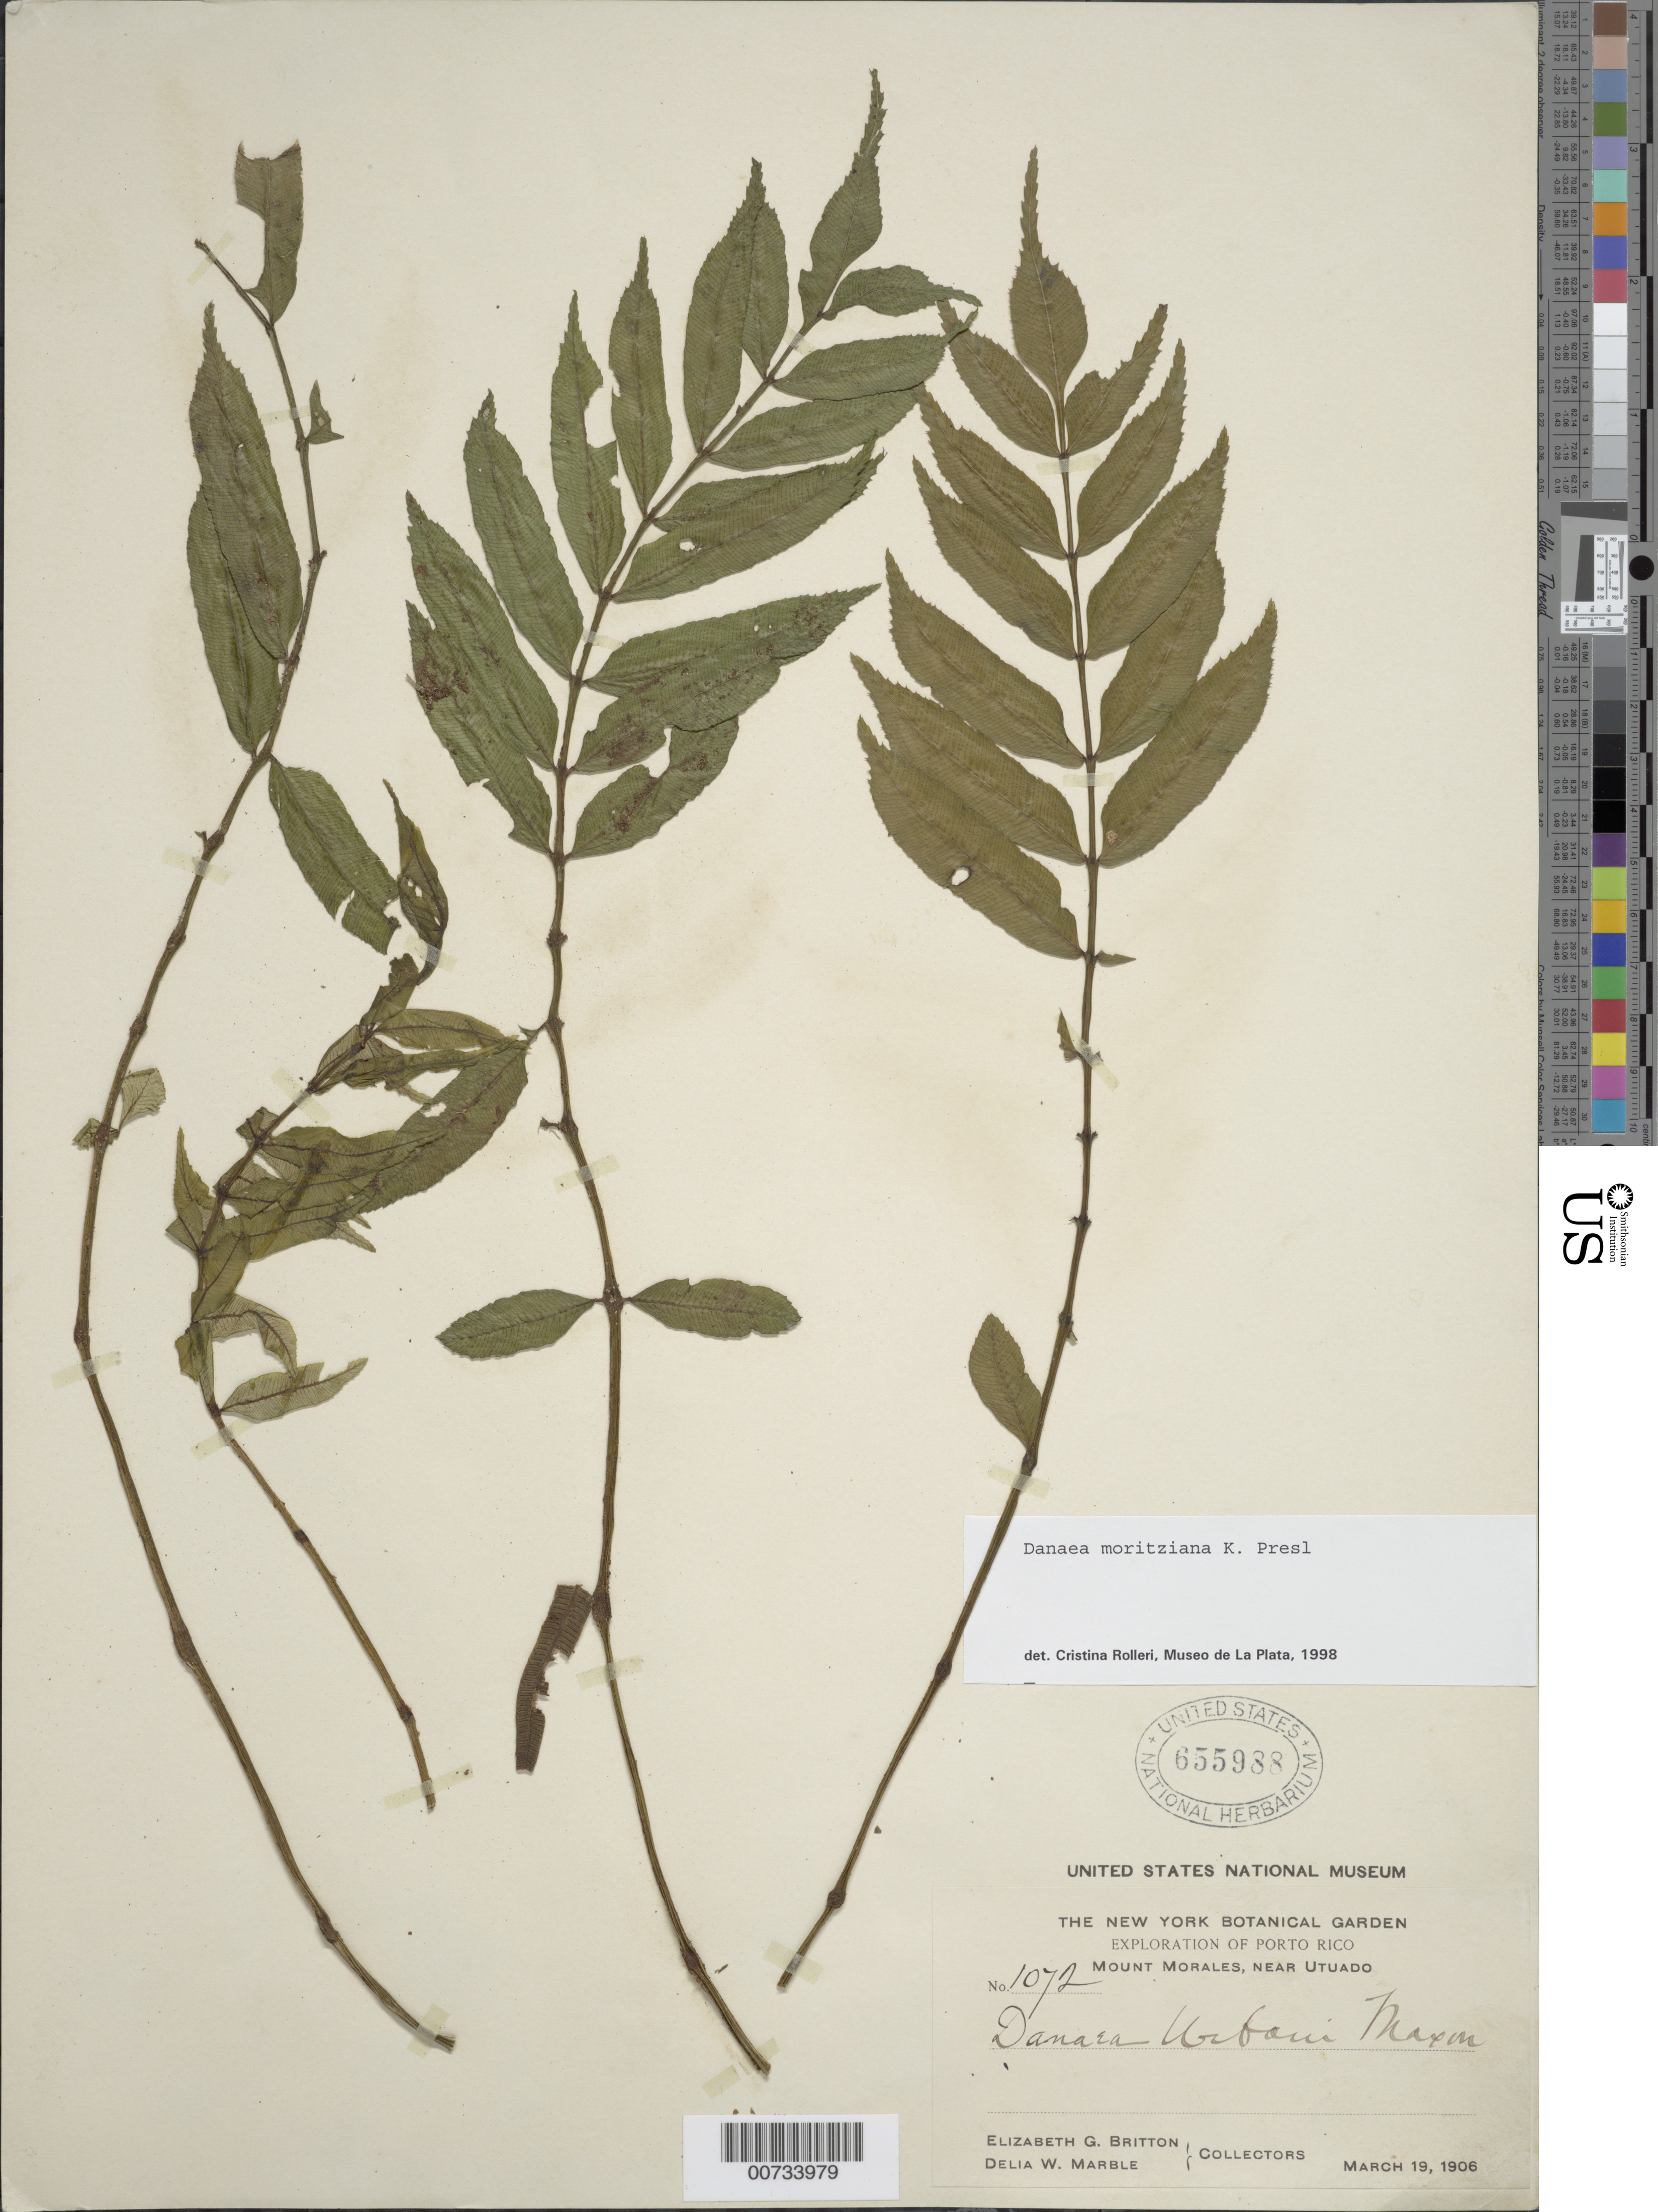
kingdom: Plantae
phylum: Tracheophyta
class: Polypodiopsida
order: Marattiales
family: Marattiaceae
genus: Danaea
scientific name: Danaea moritziana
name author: C. Presl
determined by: Rolleri, Cristina H.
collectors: E. G. Britton & D. W. Marble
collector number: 1072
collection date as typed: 19 Mar 1906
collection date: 1906-03-19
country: Puerto Rico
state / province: Utuado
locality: Mount Morales, near Utuado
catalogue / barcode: US 655988